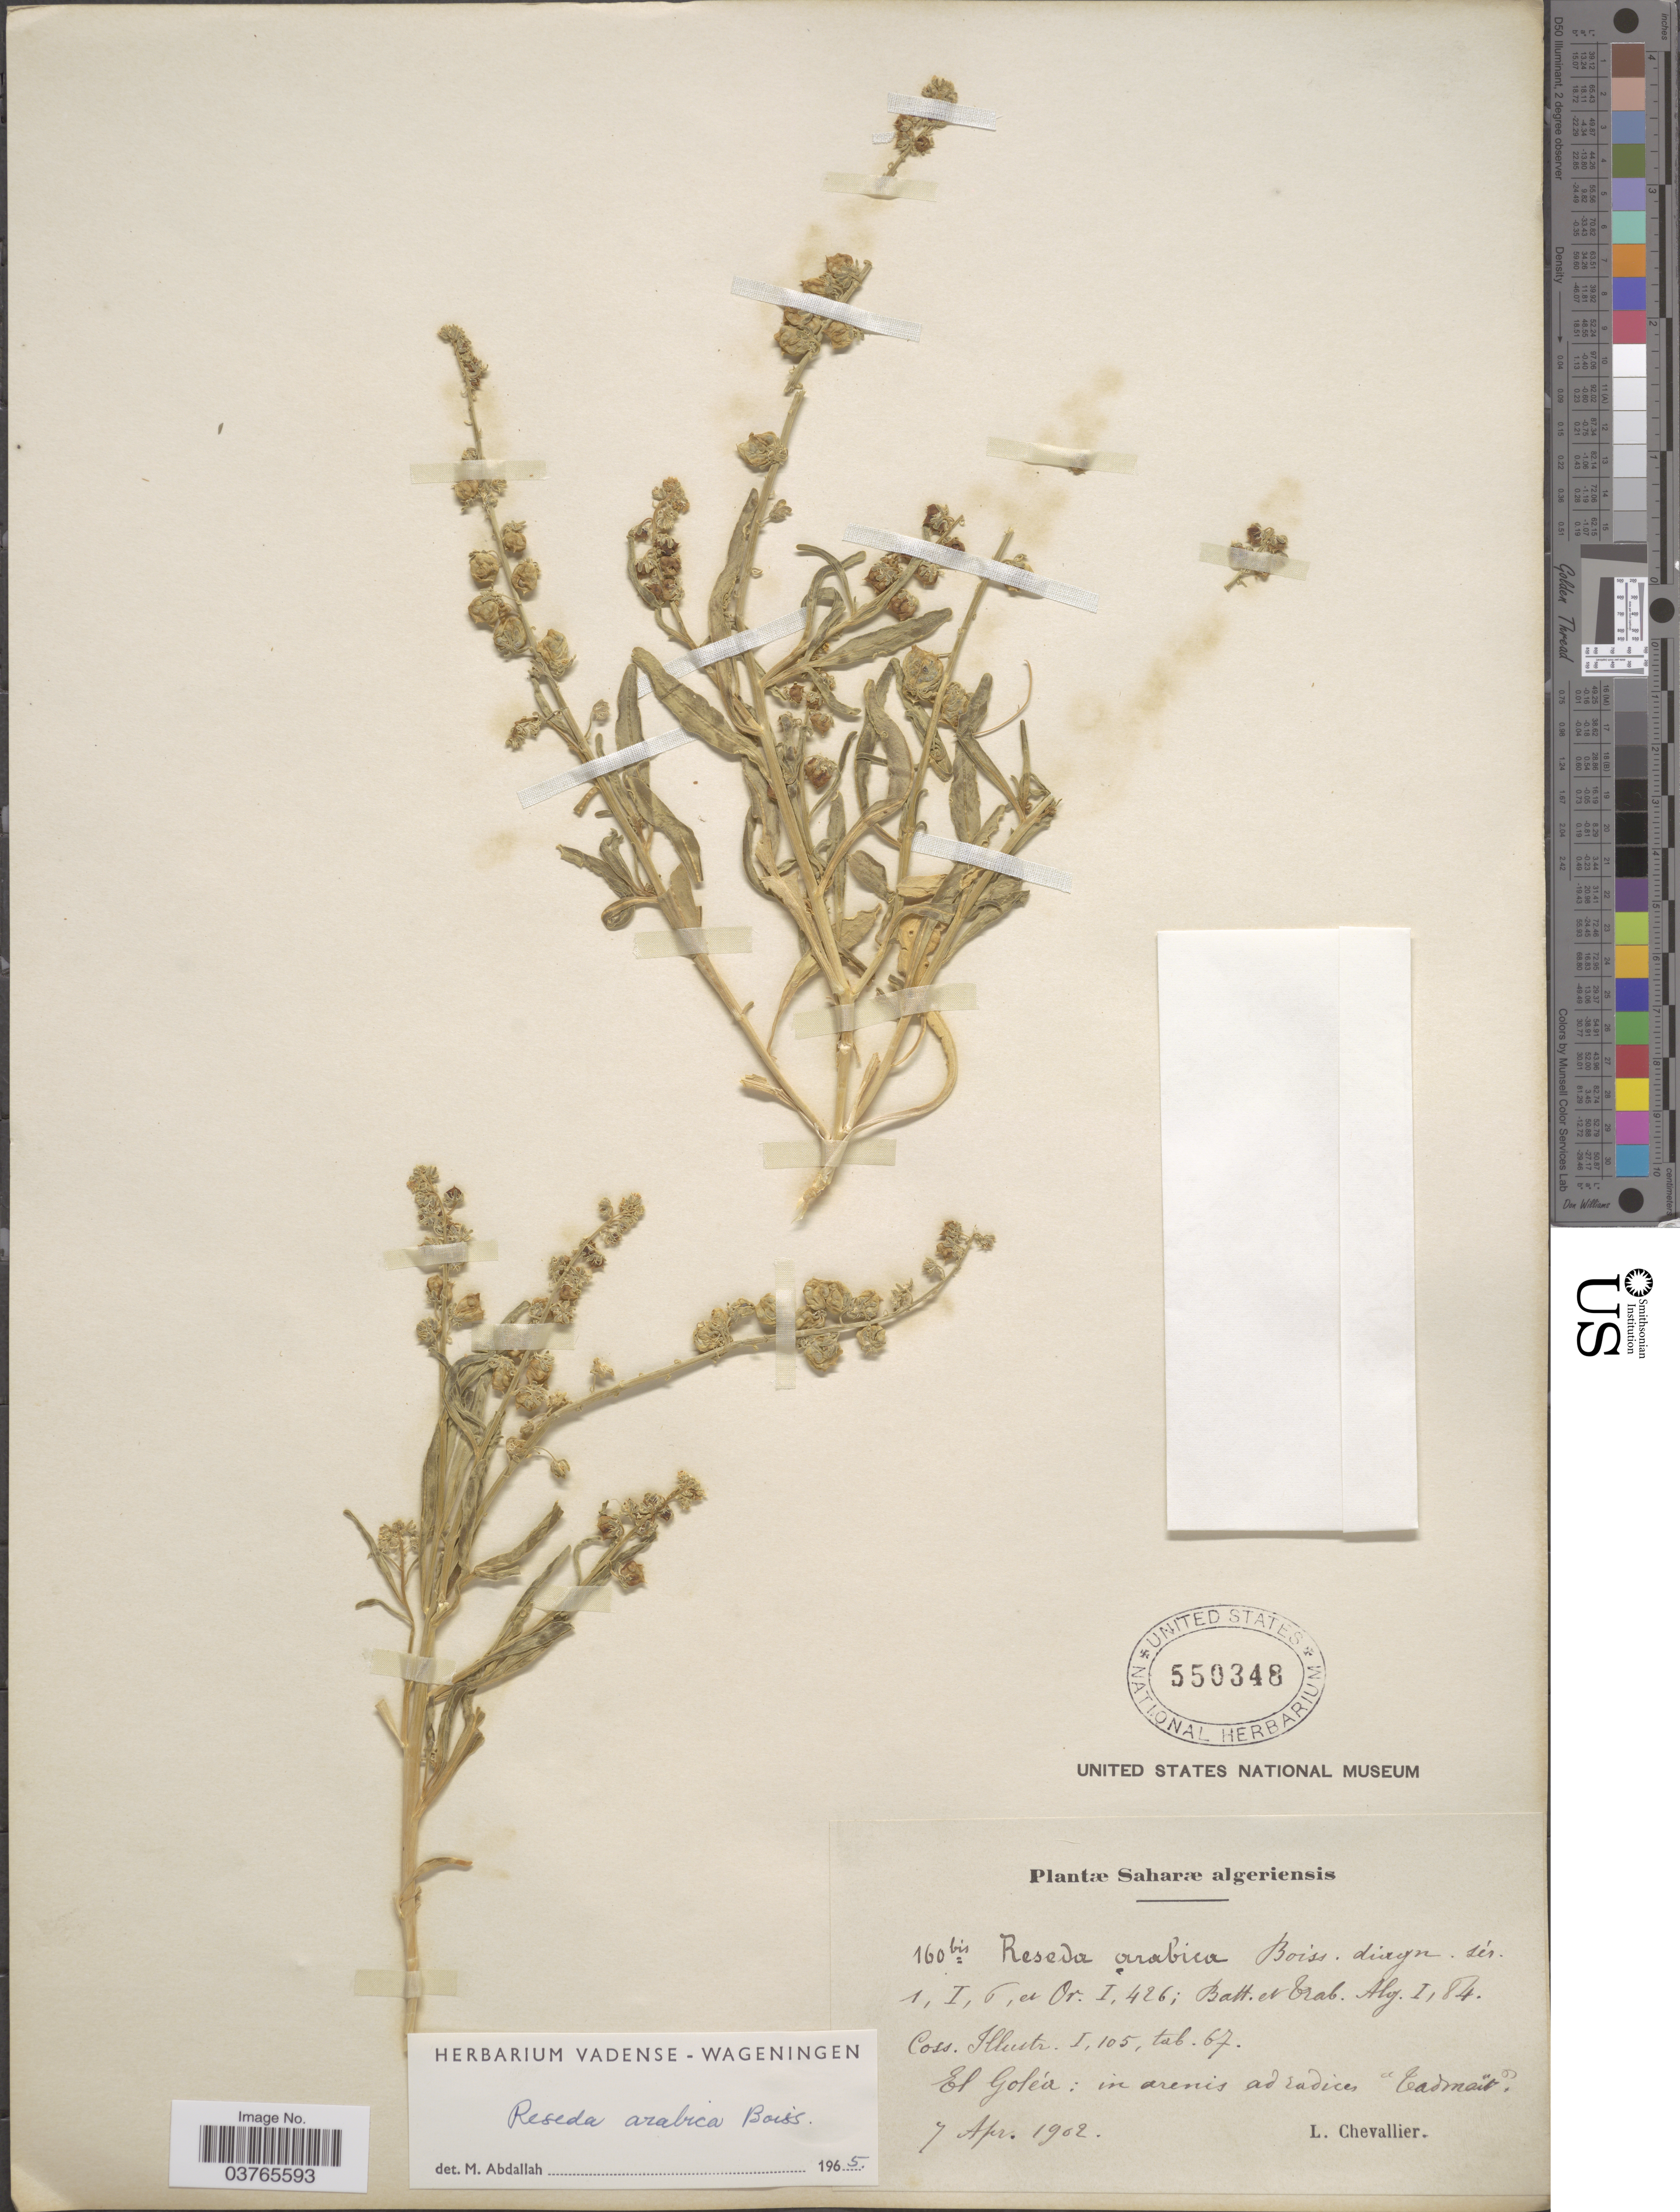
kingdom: Plantae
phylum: Tracheophyta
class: Magnoliopsida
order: Brassicales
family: Resedaceae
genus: Reseda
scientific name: Reseda arabica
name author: Boiss.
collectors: L. Chevallier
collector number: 160bis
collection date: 1902-04-07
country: Algeria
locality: Saharæ algeriensis. El Goléa: in arenis ad radices "Tadmaït"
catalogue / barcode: US 550348